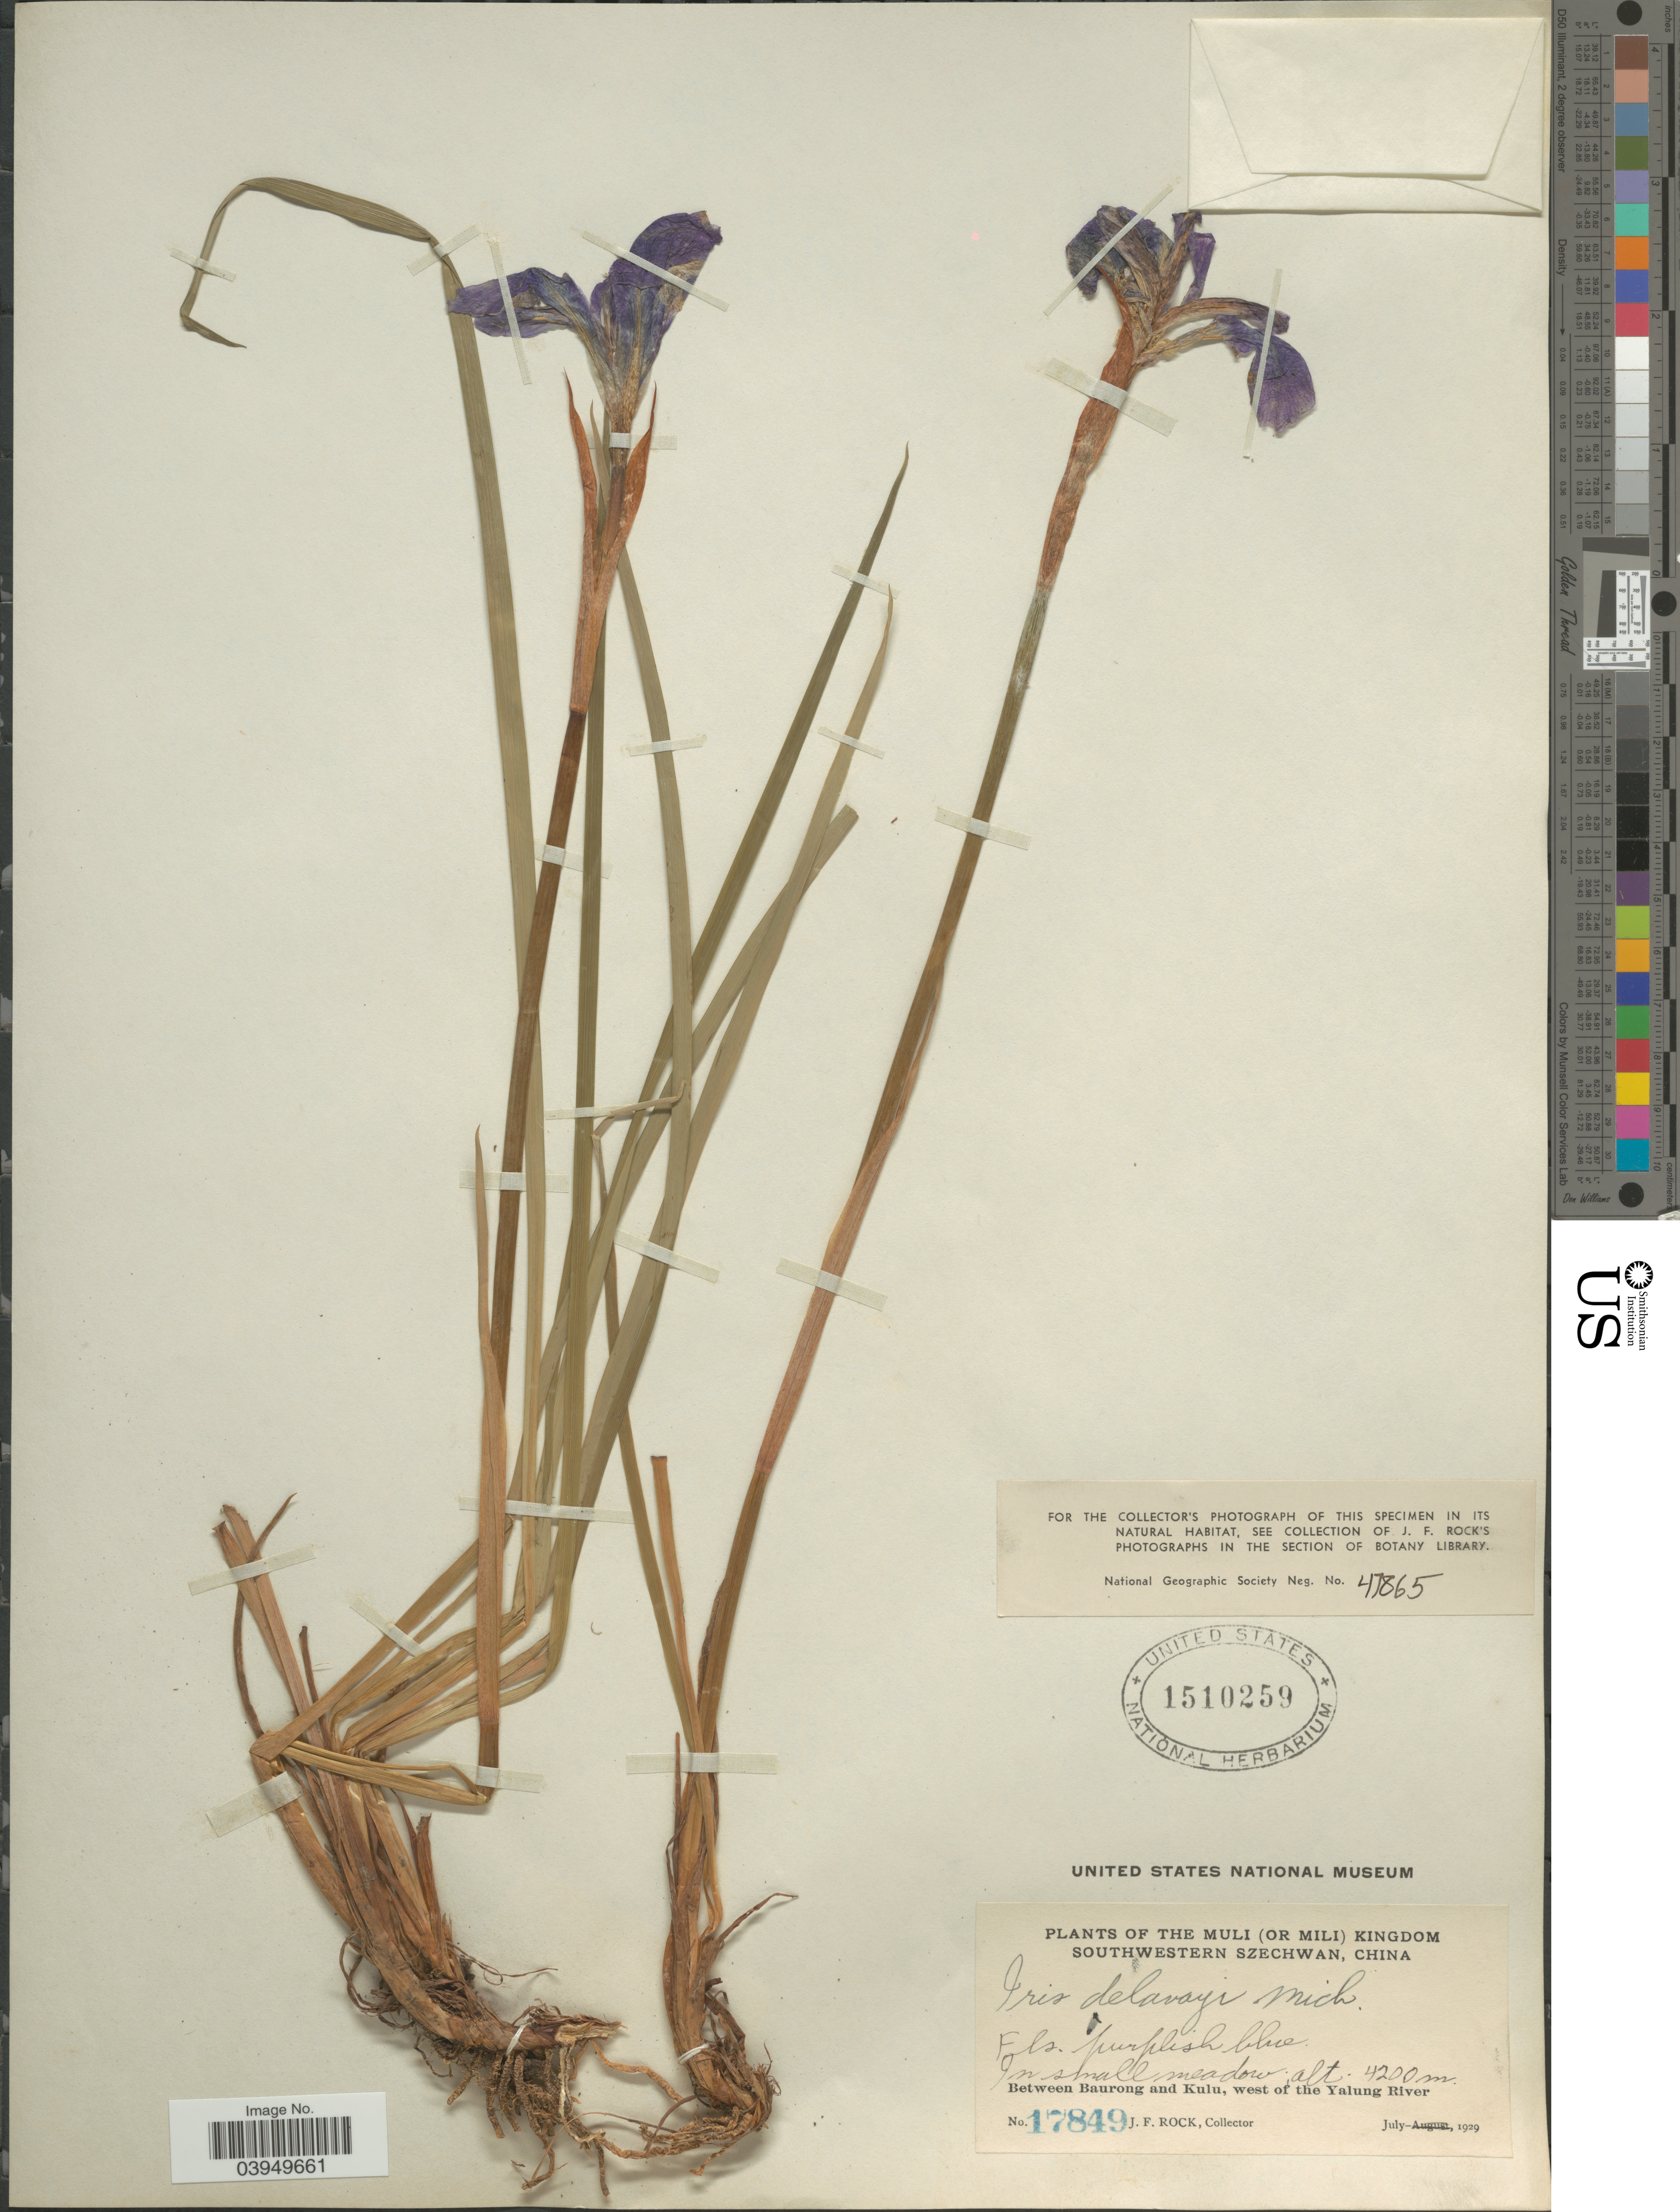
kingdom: Plantae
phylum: Tracheophyta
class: Liliopsida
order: Asparagales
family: Iridaceae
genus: Iris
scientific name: Iris delavayi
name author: Micheli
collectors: J. Rock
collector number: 17849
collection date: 1929-07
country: China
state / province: Sichuan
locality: The Muli (or Mili) Kingdom. Southwestern Szechwan. Between Baurong and Kulu, west of the Yalung River.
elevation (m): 4200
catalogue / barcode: US 1510259